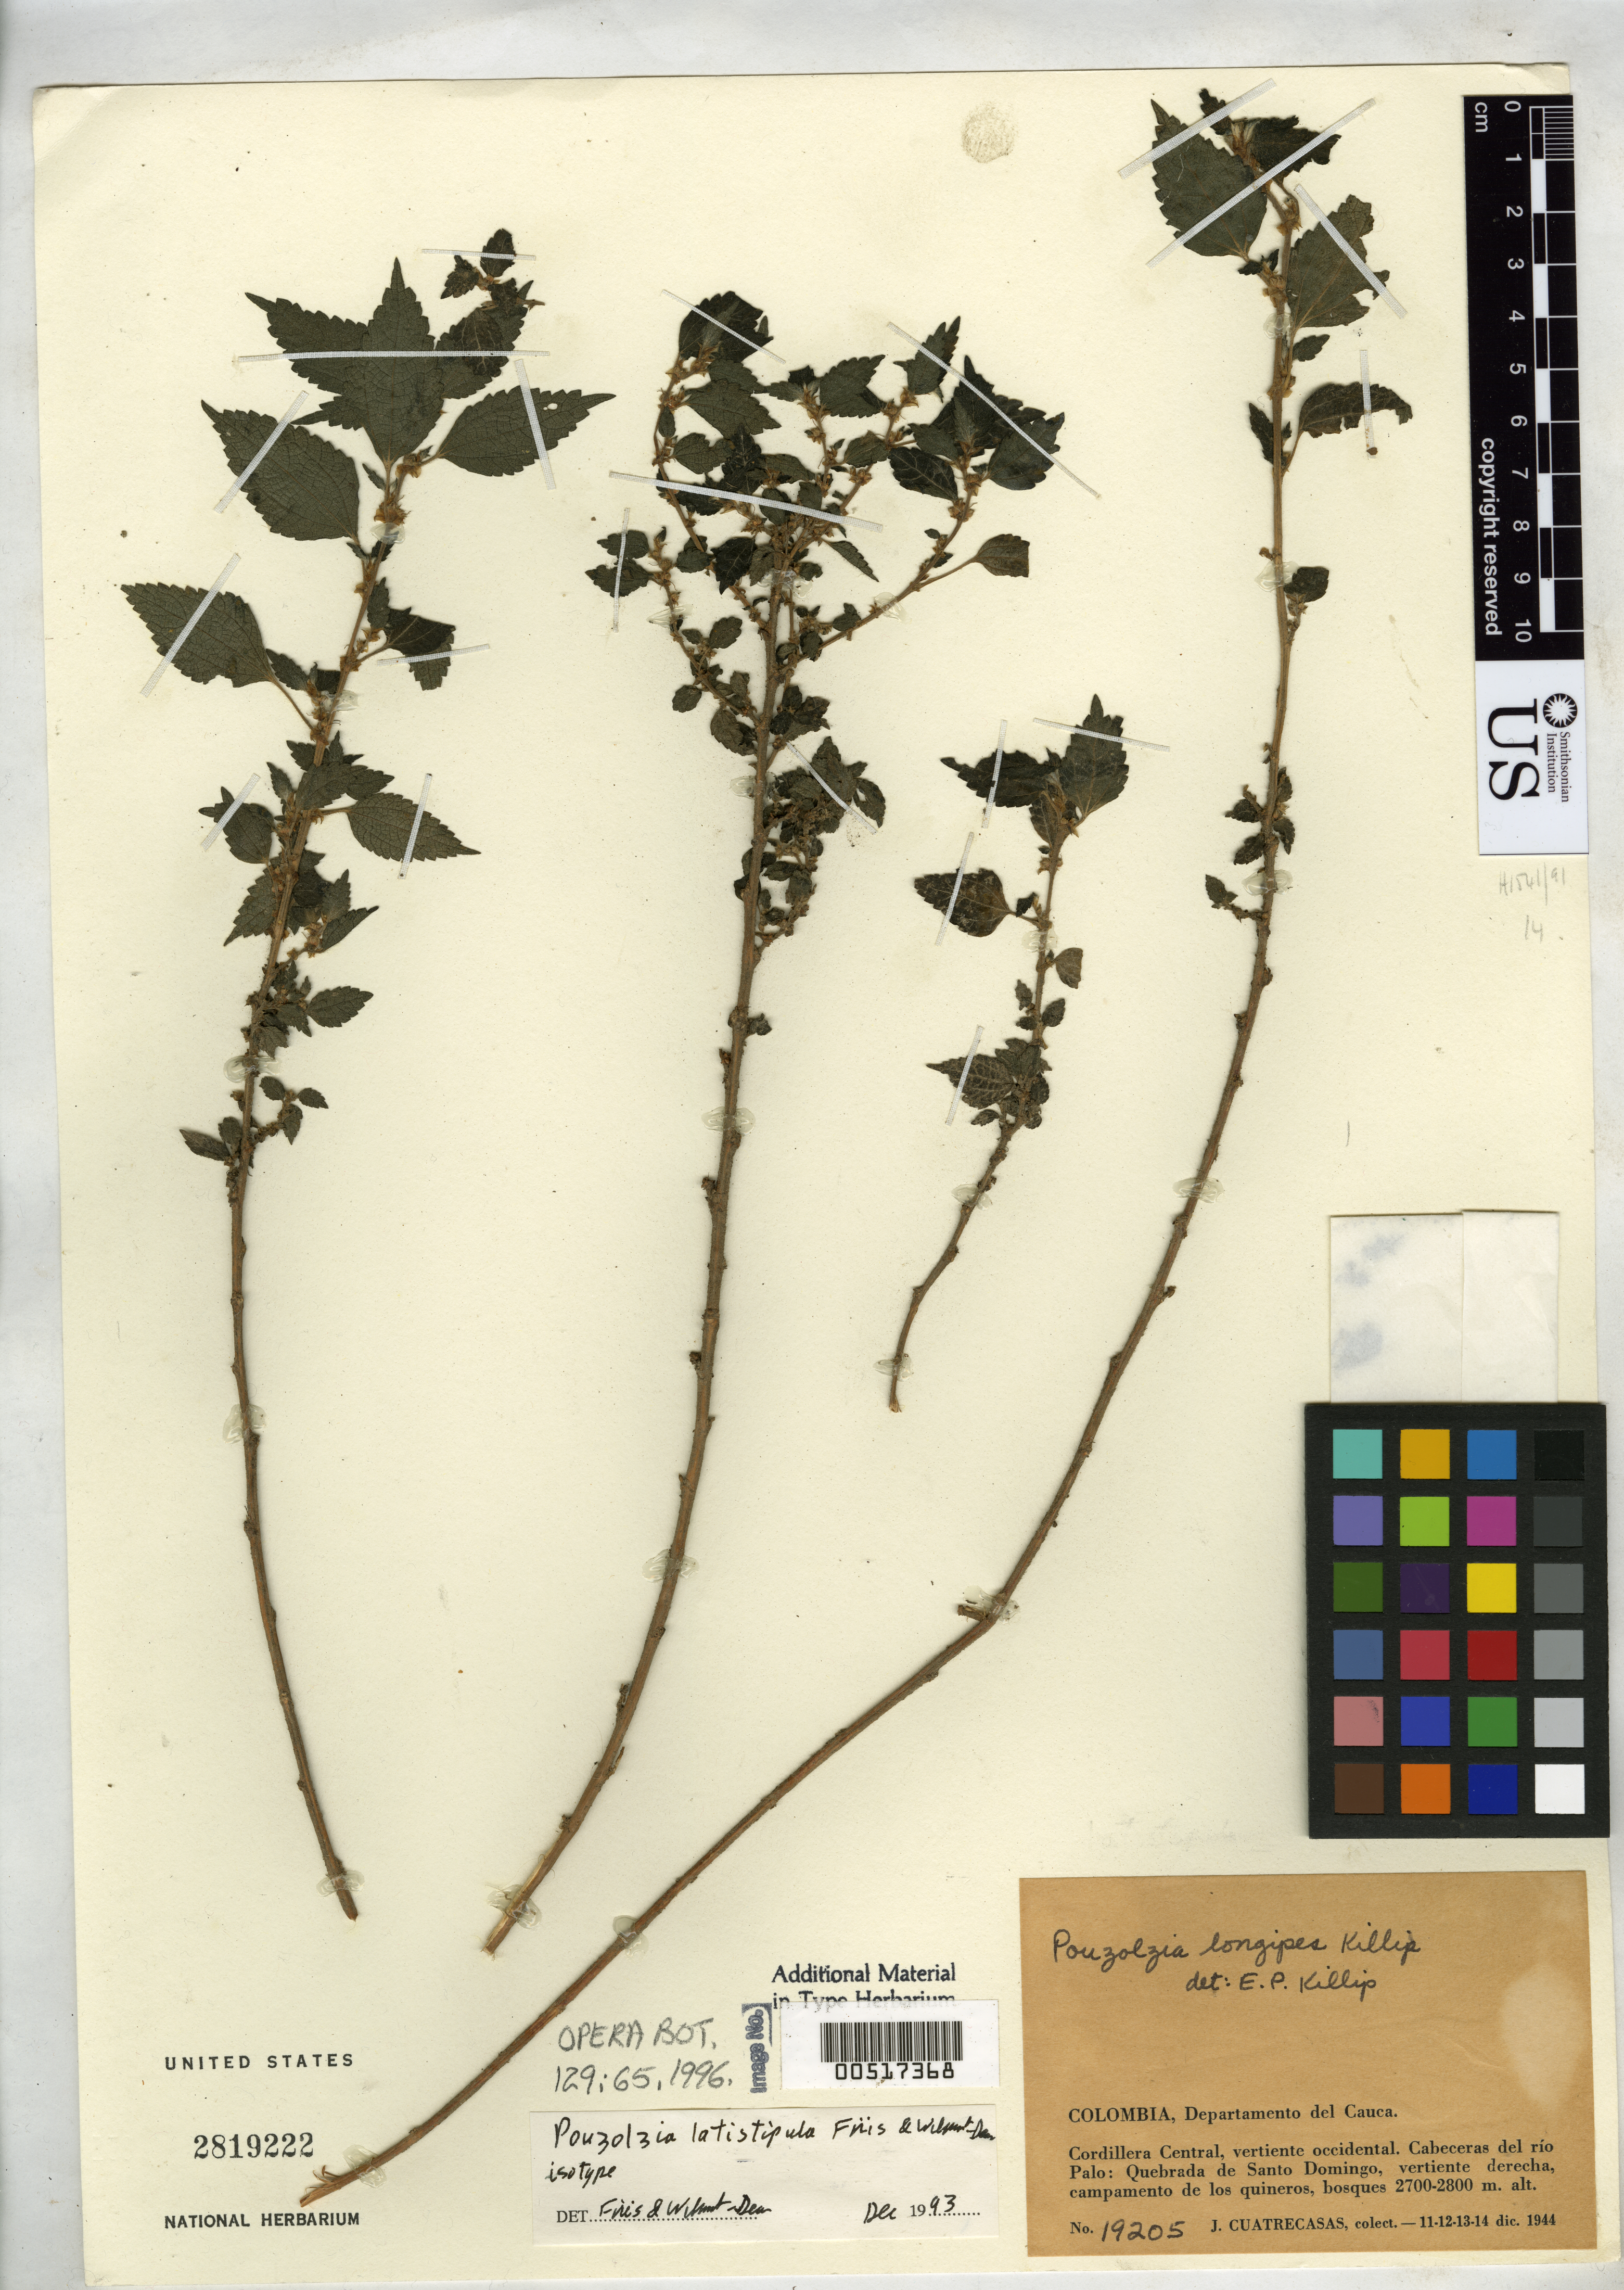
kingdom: Plantae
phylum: Tracheophyta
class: Magnoliopsida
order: Rosales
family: Urticaceae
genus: Pouzolzia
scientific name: Pouzolzia latistipula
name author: Friis & Wilmot-Dear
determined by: Friis, I.; Wilmot-Dear, C. M.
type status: Isotype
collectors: J. Cuatrecasas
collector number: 19205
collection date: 1944-12-11/1944-12-14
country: Colombia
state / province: Cauca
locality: Cordillera Central, Cabeceras del rio Palo, Quebrada de Santo Domingo.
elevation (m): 2700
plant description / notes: Attached the Collections Event data from BC 00517367, certified holotype, although no day on this label.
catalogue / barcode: US 2819222